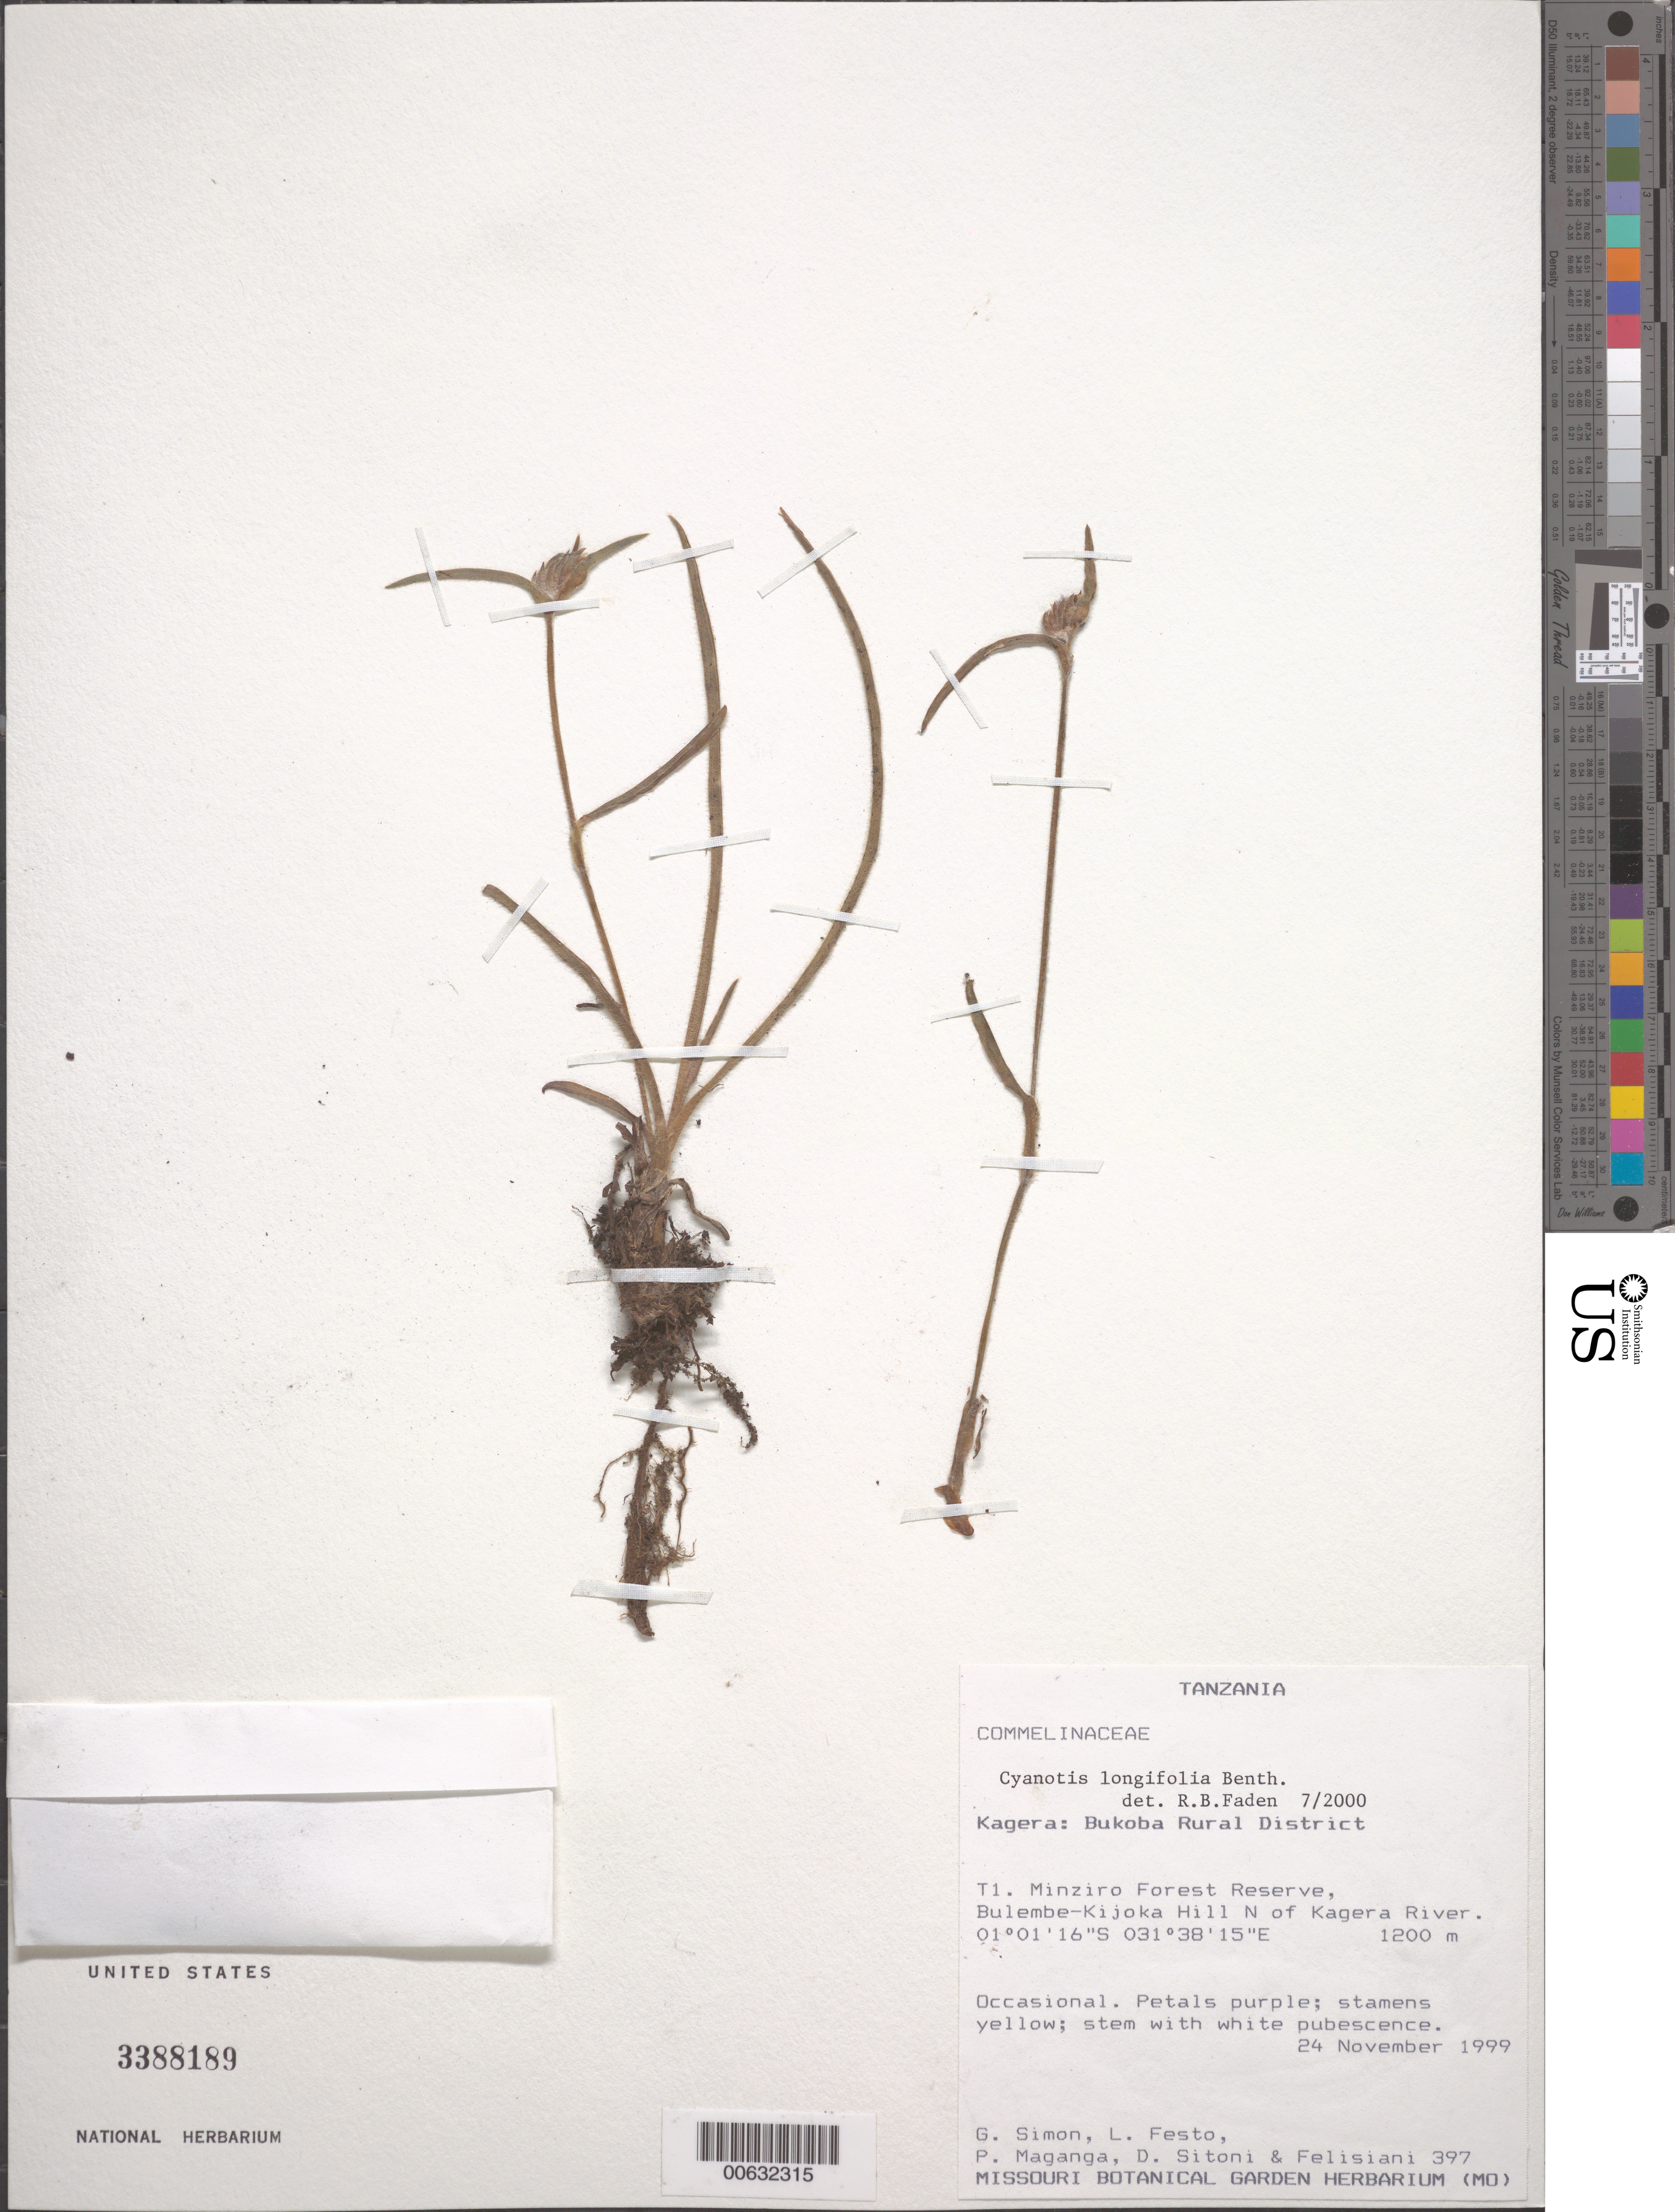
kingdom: Plantae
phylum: Tracheophyta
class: Liliopsida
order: Commelinales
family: Commelinaceae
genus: Cyanotis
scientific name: Cyanotis longifolia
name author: Benth.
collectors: D. Sitoni, L. Festo, P. Maganga, D. Sitoni & -. Felisiani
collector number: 397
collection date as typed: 24 Nov 1999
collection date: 1999-11-24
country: Tanzania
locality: T1, minziro forest reserve, bulembe-kijoka hill n of kagera river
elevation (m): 1200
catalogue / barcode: US 3388189